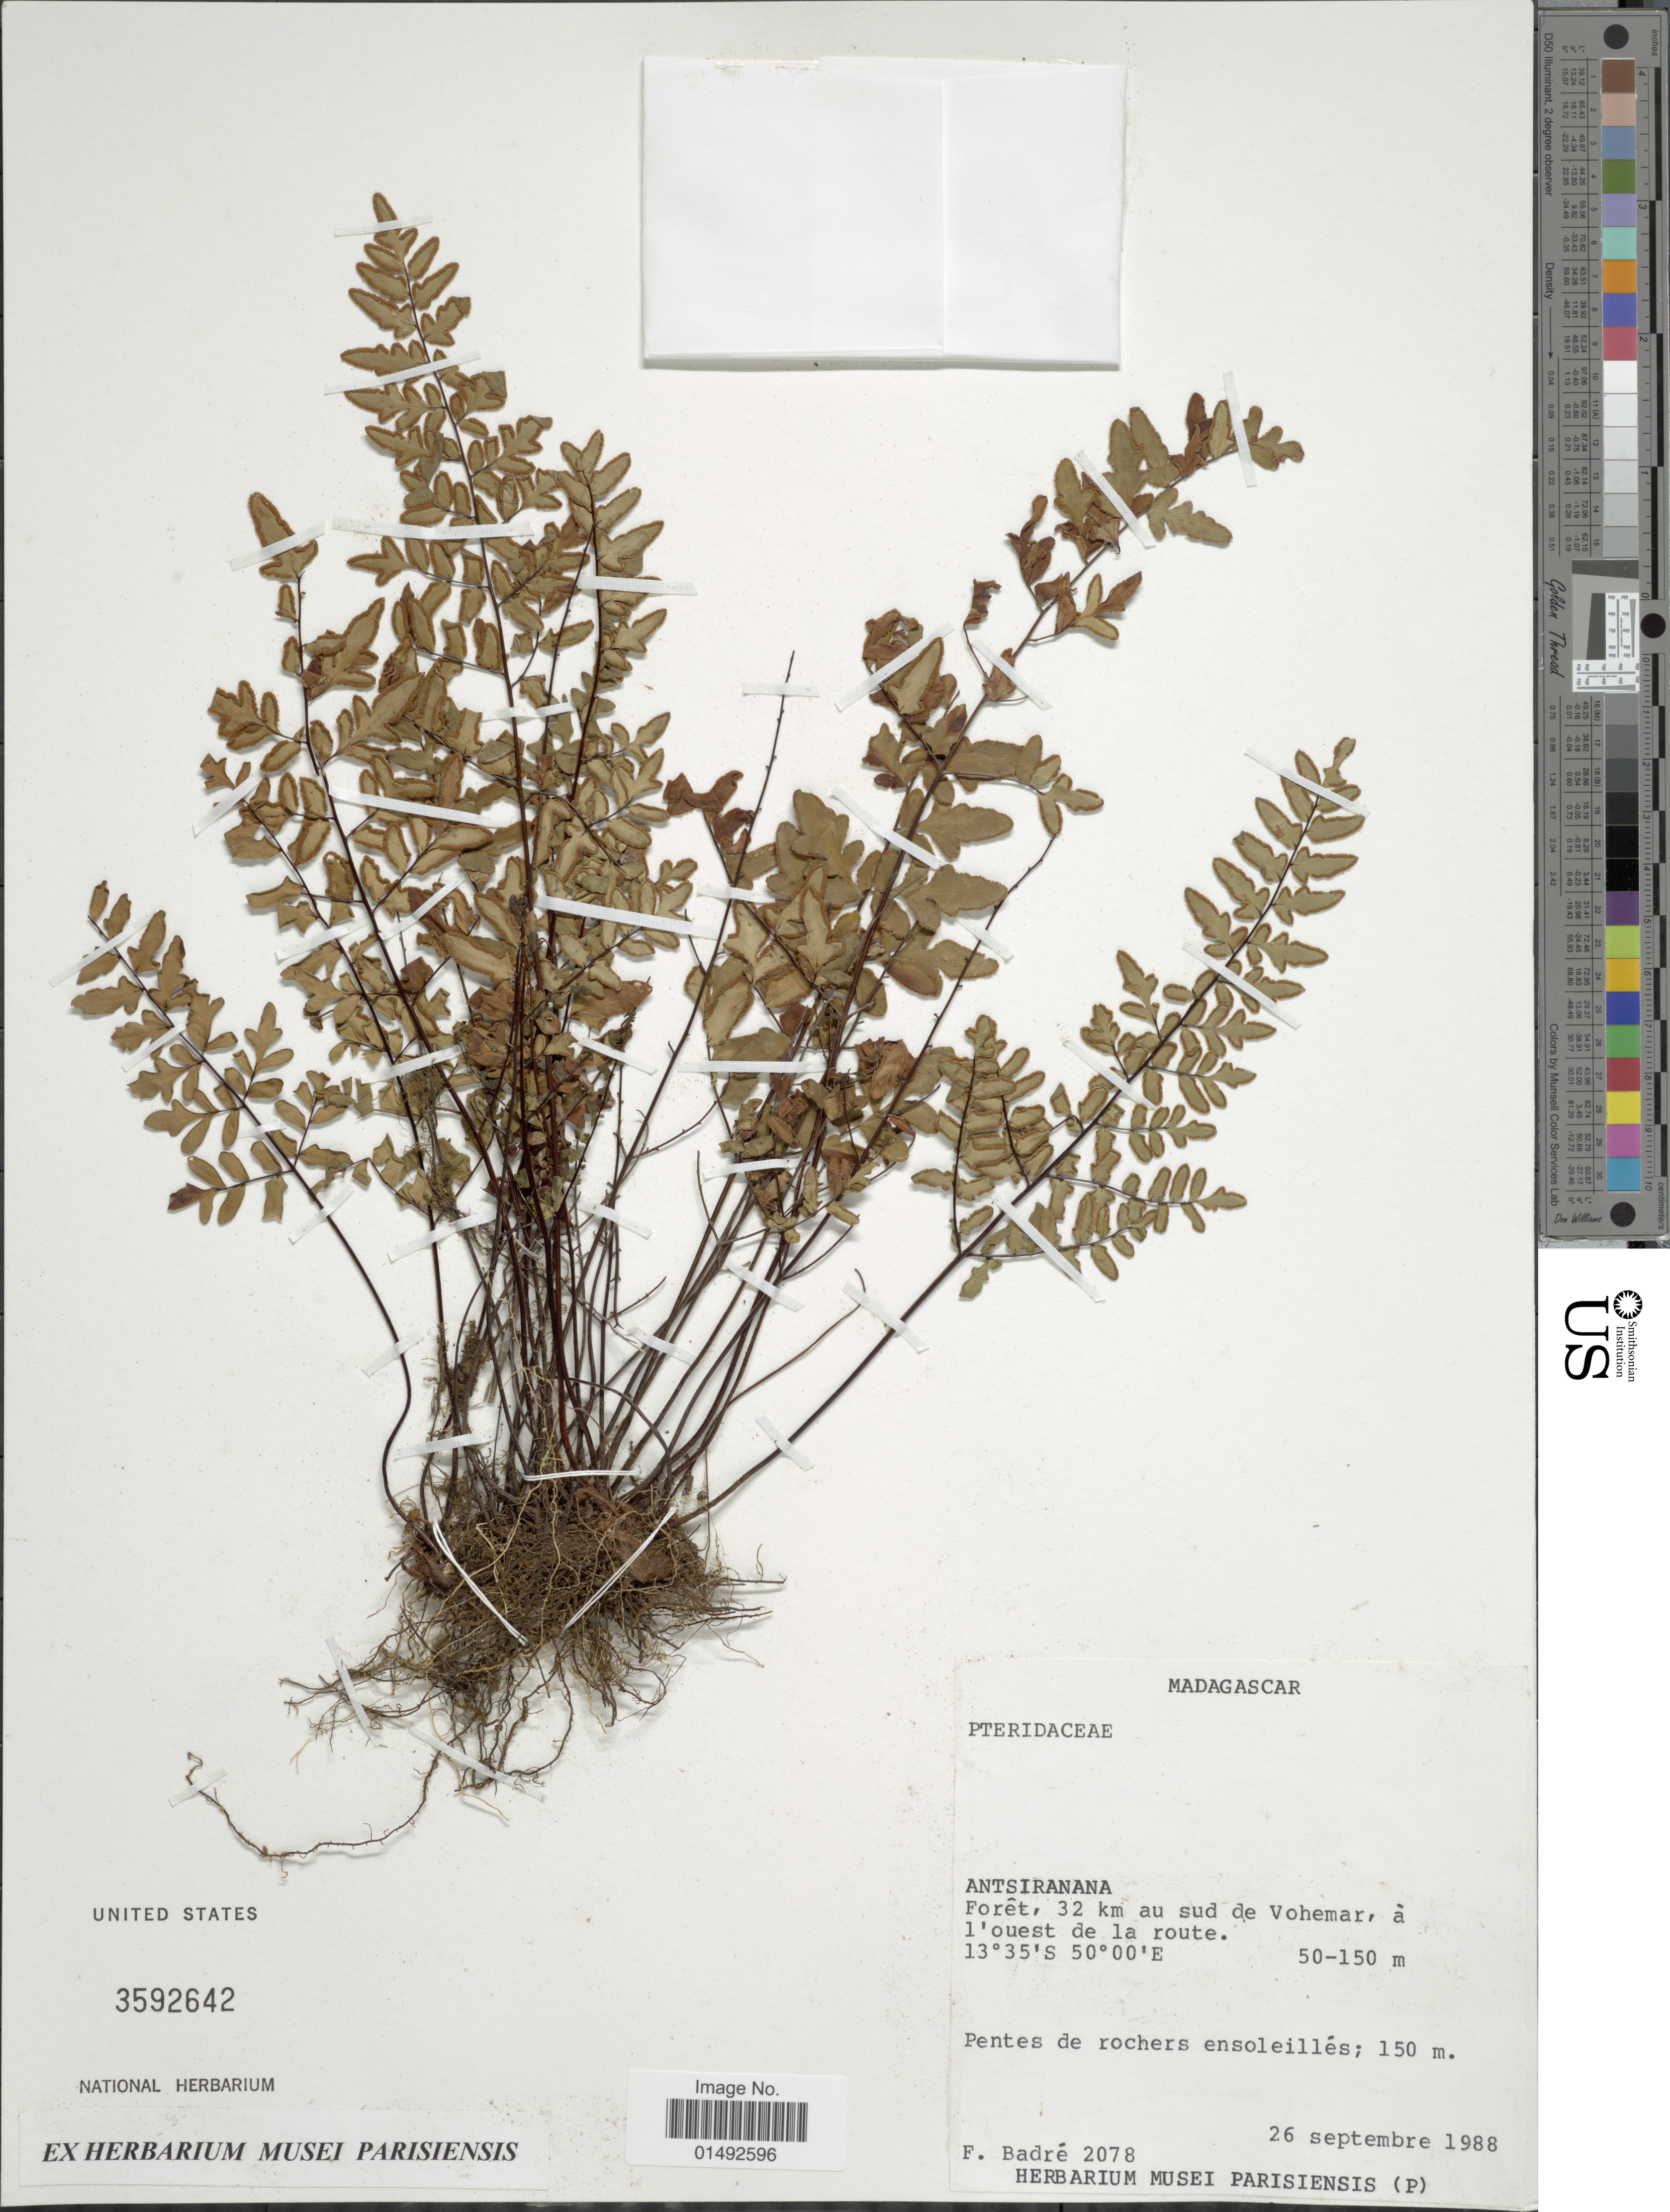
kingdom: Plantae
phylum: Tracheophyta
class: Polypodiopsida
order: Polypodiales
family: Pteridaceae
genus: Pellaea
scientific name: Pellaea viridis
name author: (Forssk.) Prantl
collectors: F. Badré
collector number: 2078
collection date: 1988-09-26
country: Madagascar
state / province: Sava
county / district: Vohémar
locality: Forêt, 32 km au sud de Vohemar, à l'ouest de la route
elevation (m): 50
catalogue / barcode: US 3592642